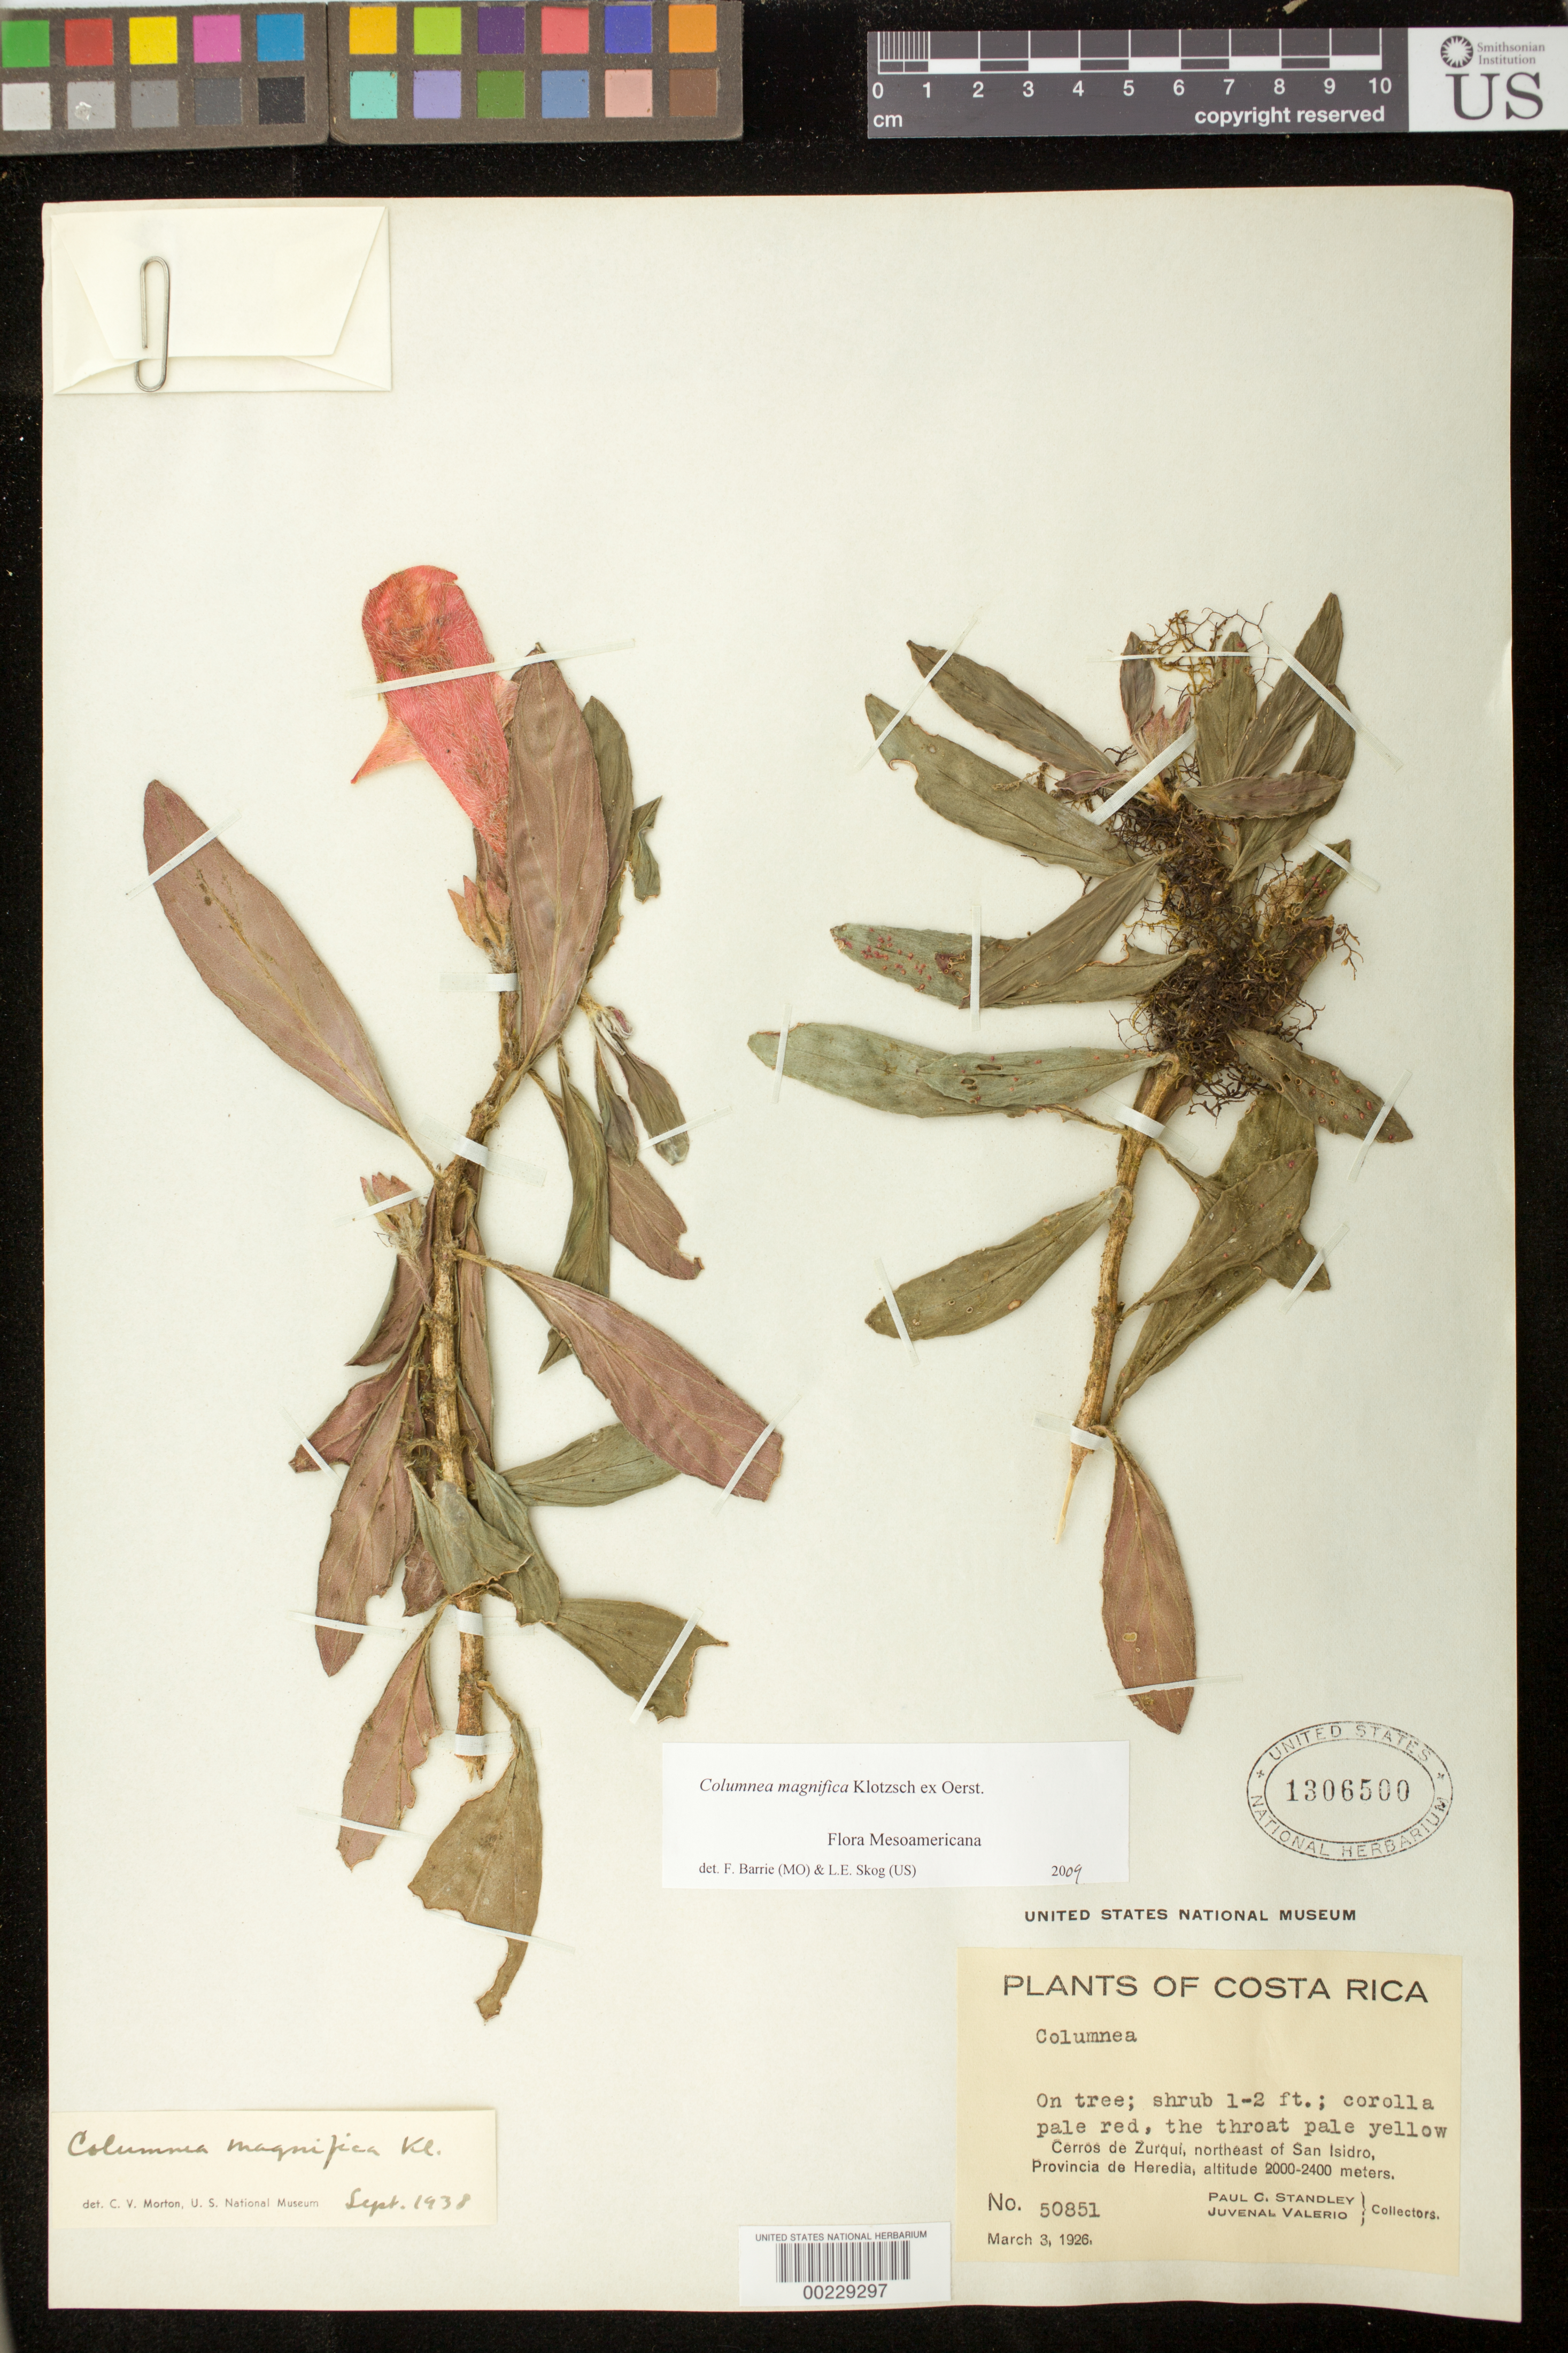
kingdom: Plantae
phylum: Tracheophyta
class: Magnoliopsida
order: Lamiales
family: Gesneriaceae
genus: Columnea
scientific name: Columnea magnifica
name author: Klotzsch ex Oerst.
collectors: P. C. Standley & J. Valerio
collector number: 50851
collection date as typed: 03 Mar 1926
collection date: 1926-03-03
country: Costa Rica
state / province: Heredia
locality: Cerros de Zurqui, NE of San Isidro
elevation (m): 2000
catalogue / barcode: US 1306500